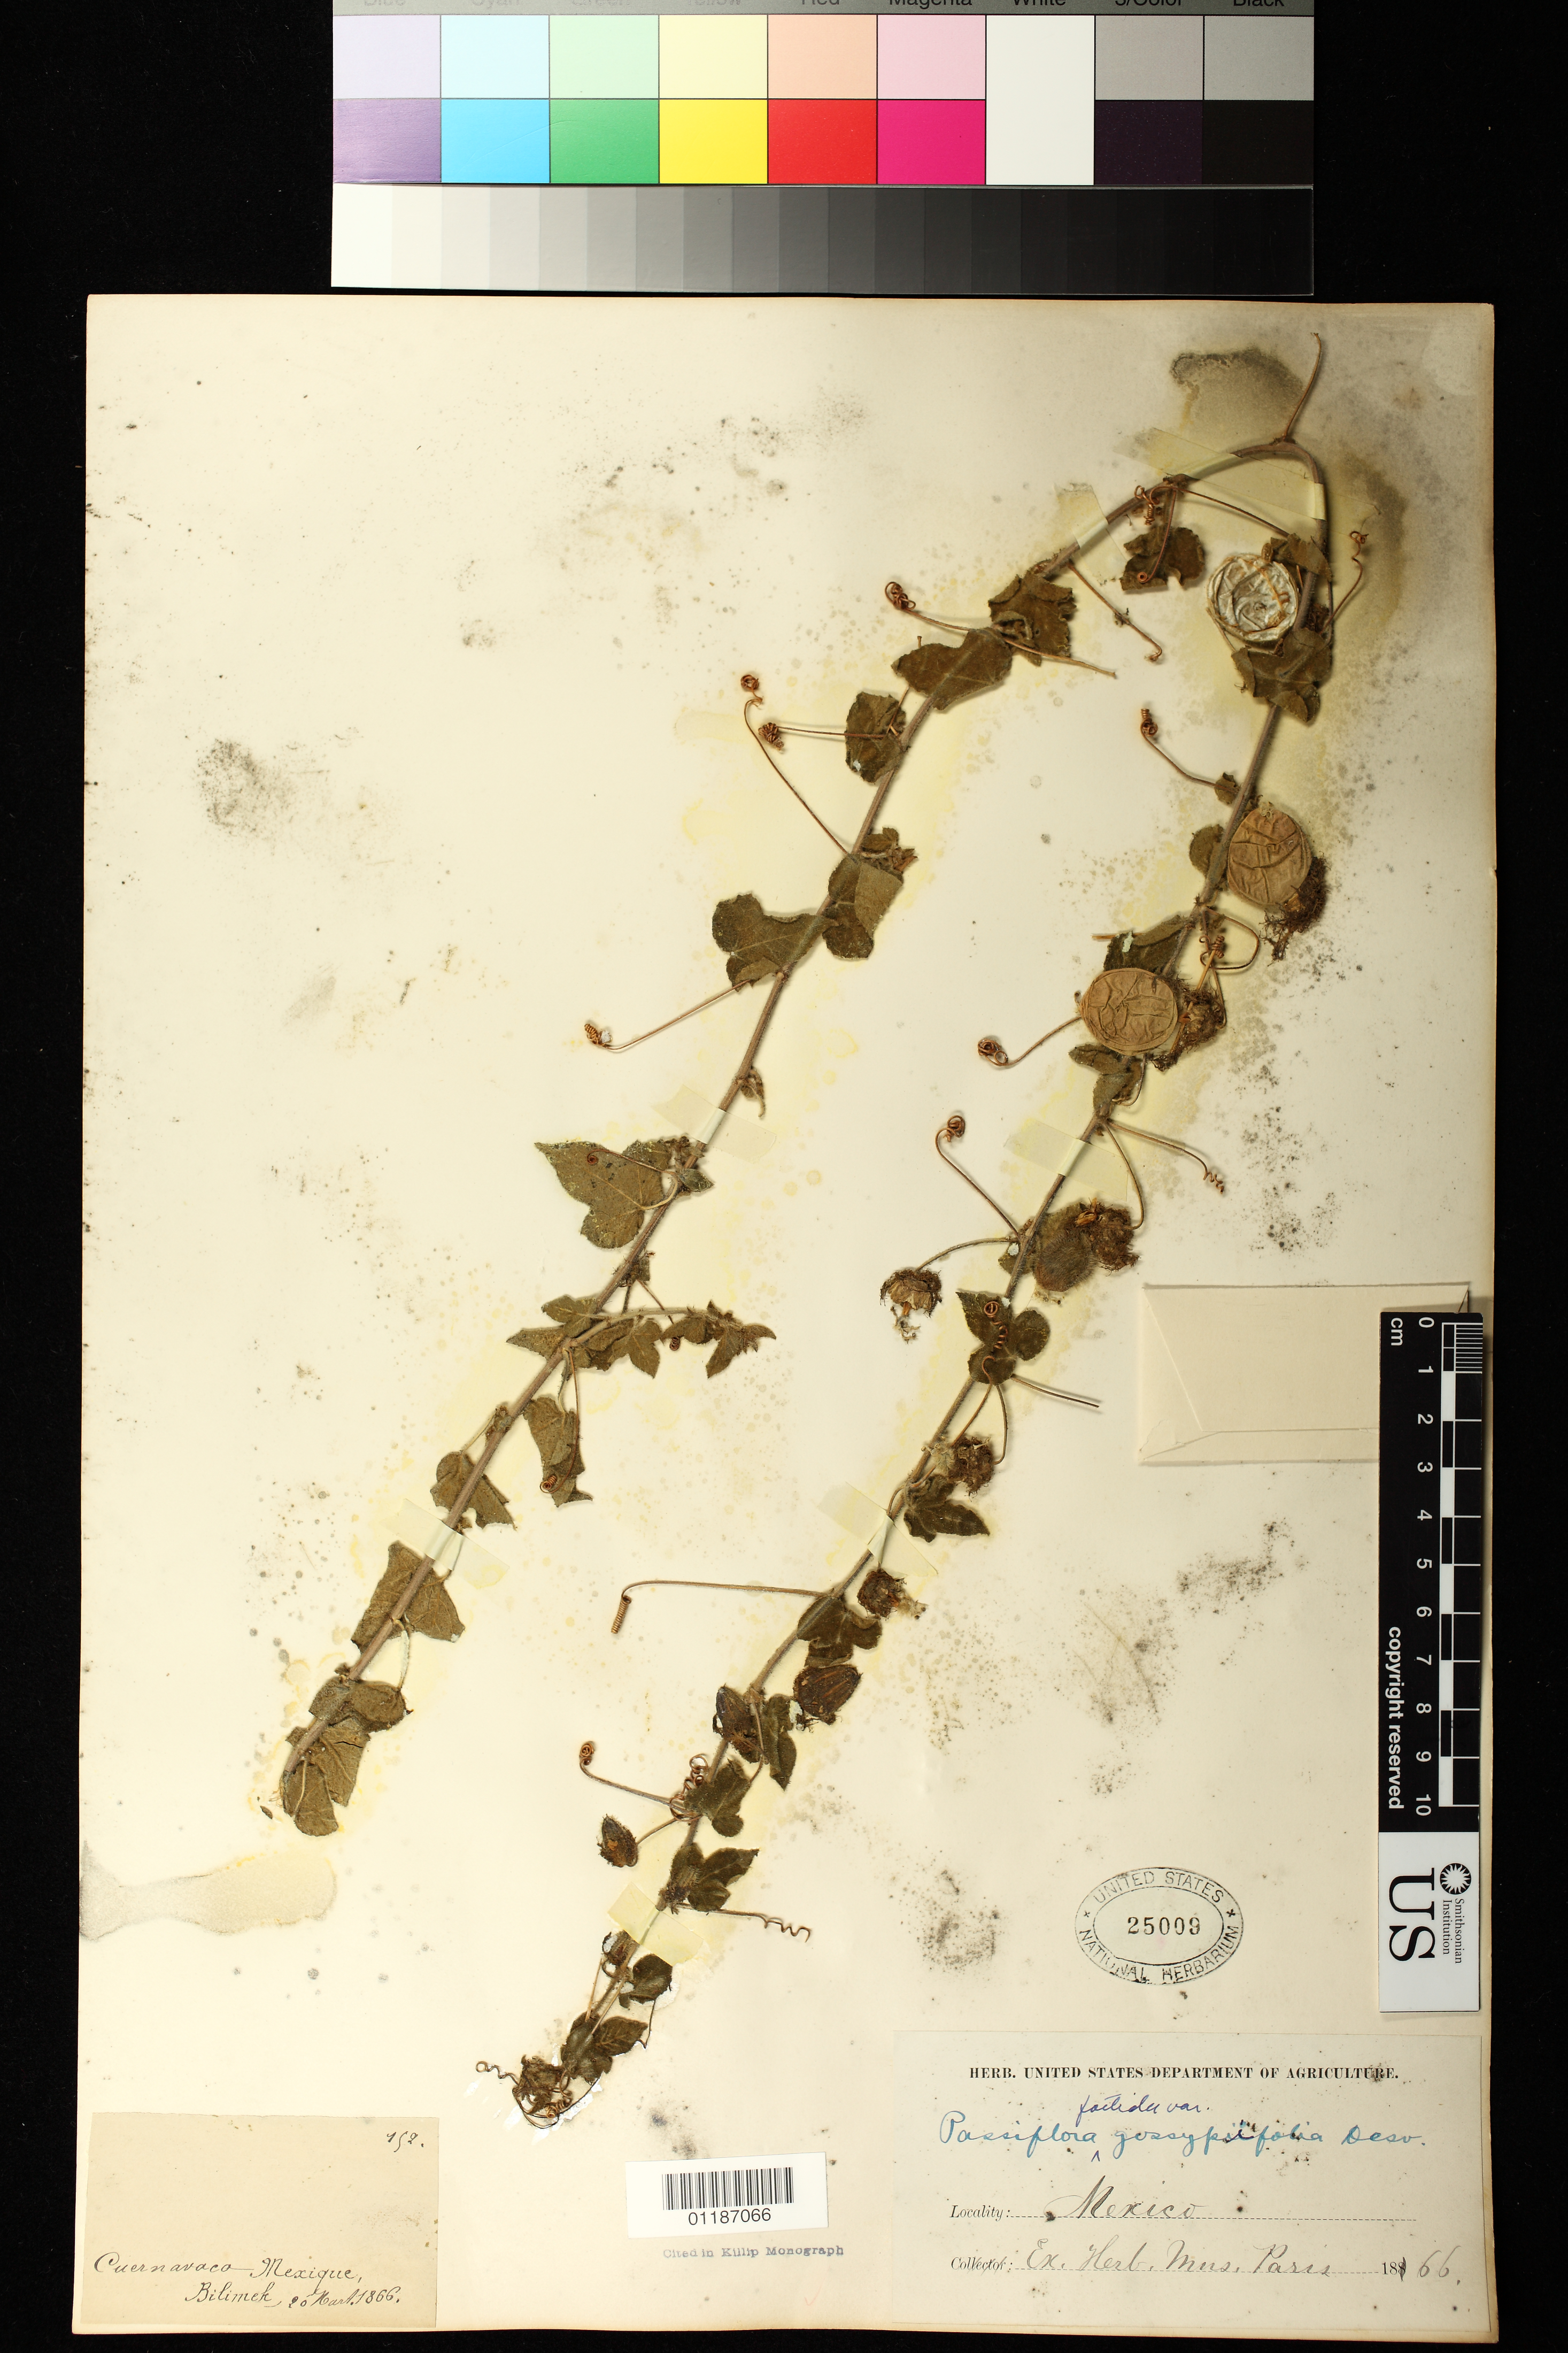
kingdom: Plantae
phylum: Tracheophyta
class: Magnoliopsida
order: Malpighiales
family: Passifloraceae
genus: Passiflora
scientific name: Passiflora foetida var. gossypiifolia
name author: (Desv.) Mast.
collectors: D. Bilimek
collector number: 152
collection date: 1866-03-20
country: Mexico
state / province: Morelos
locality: Cuernavaca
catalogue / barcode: US 25009